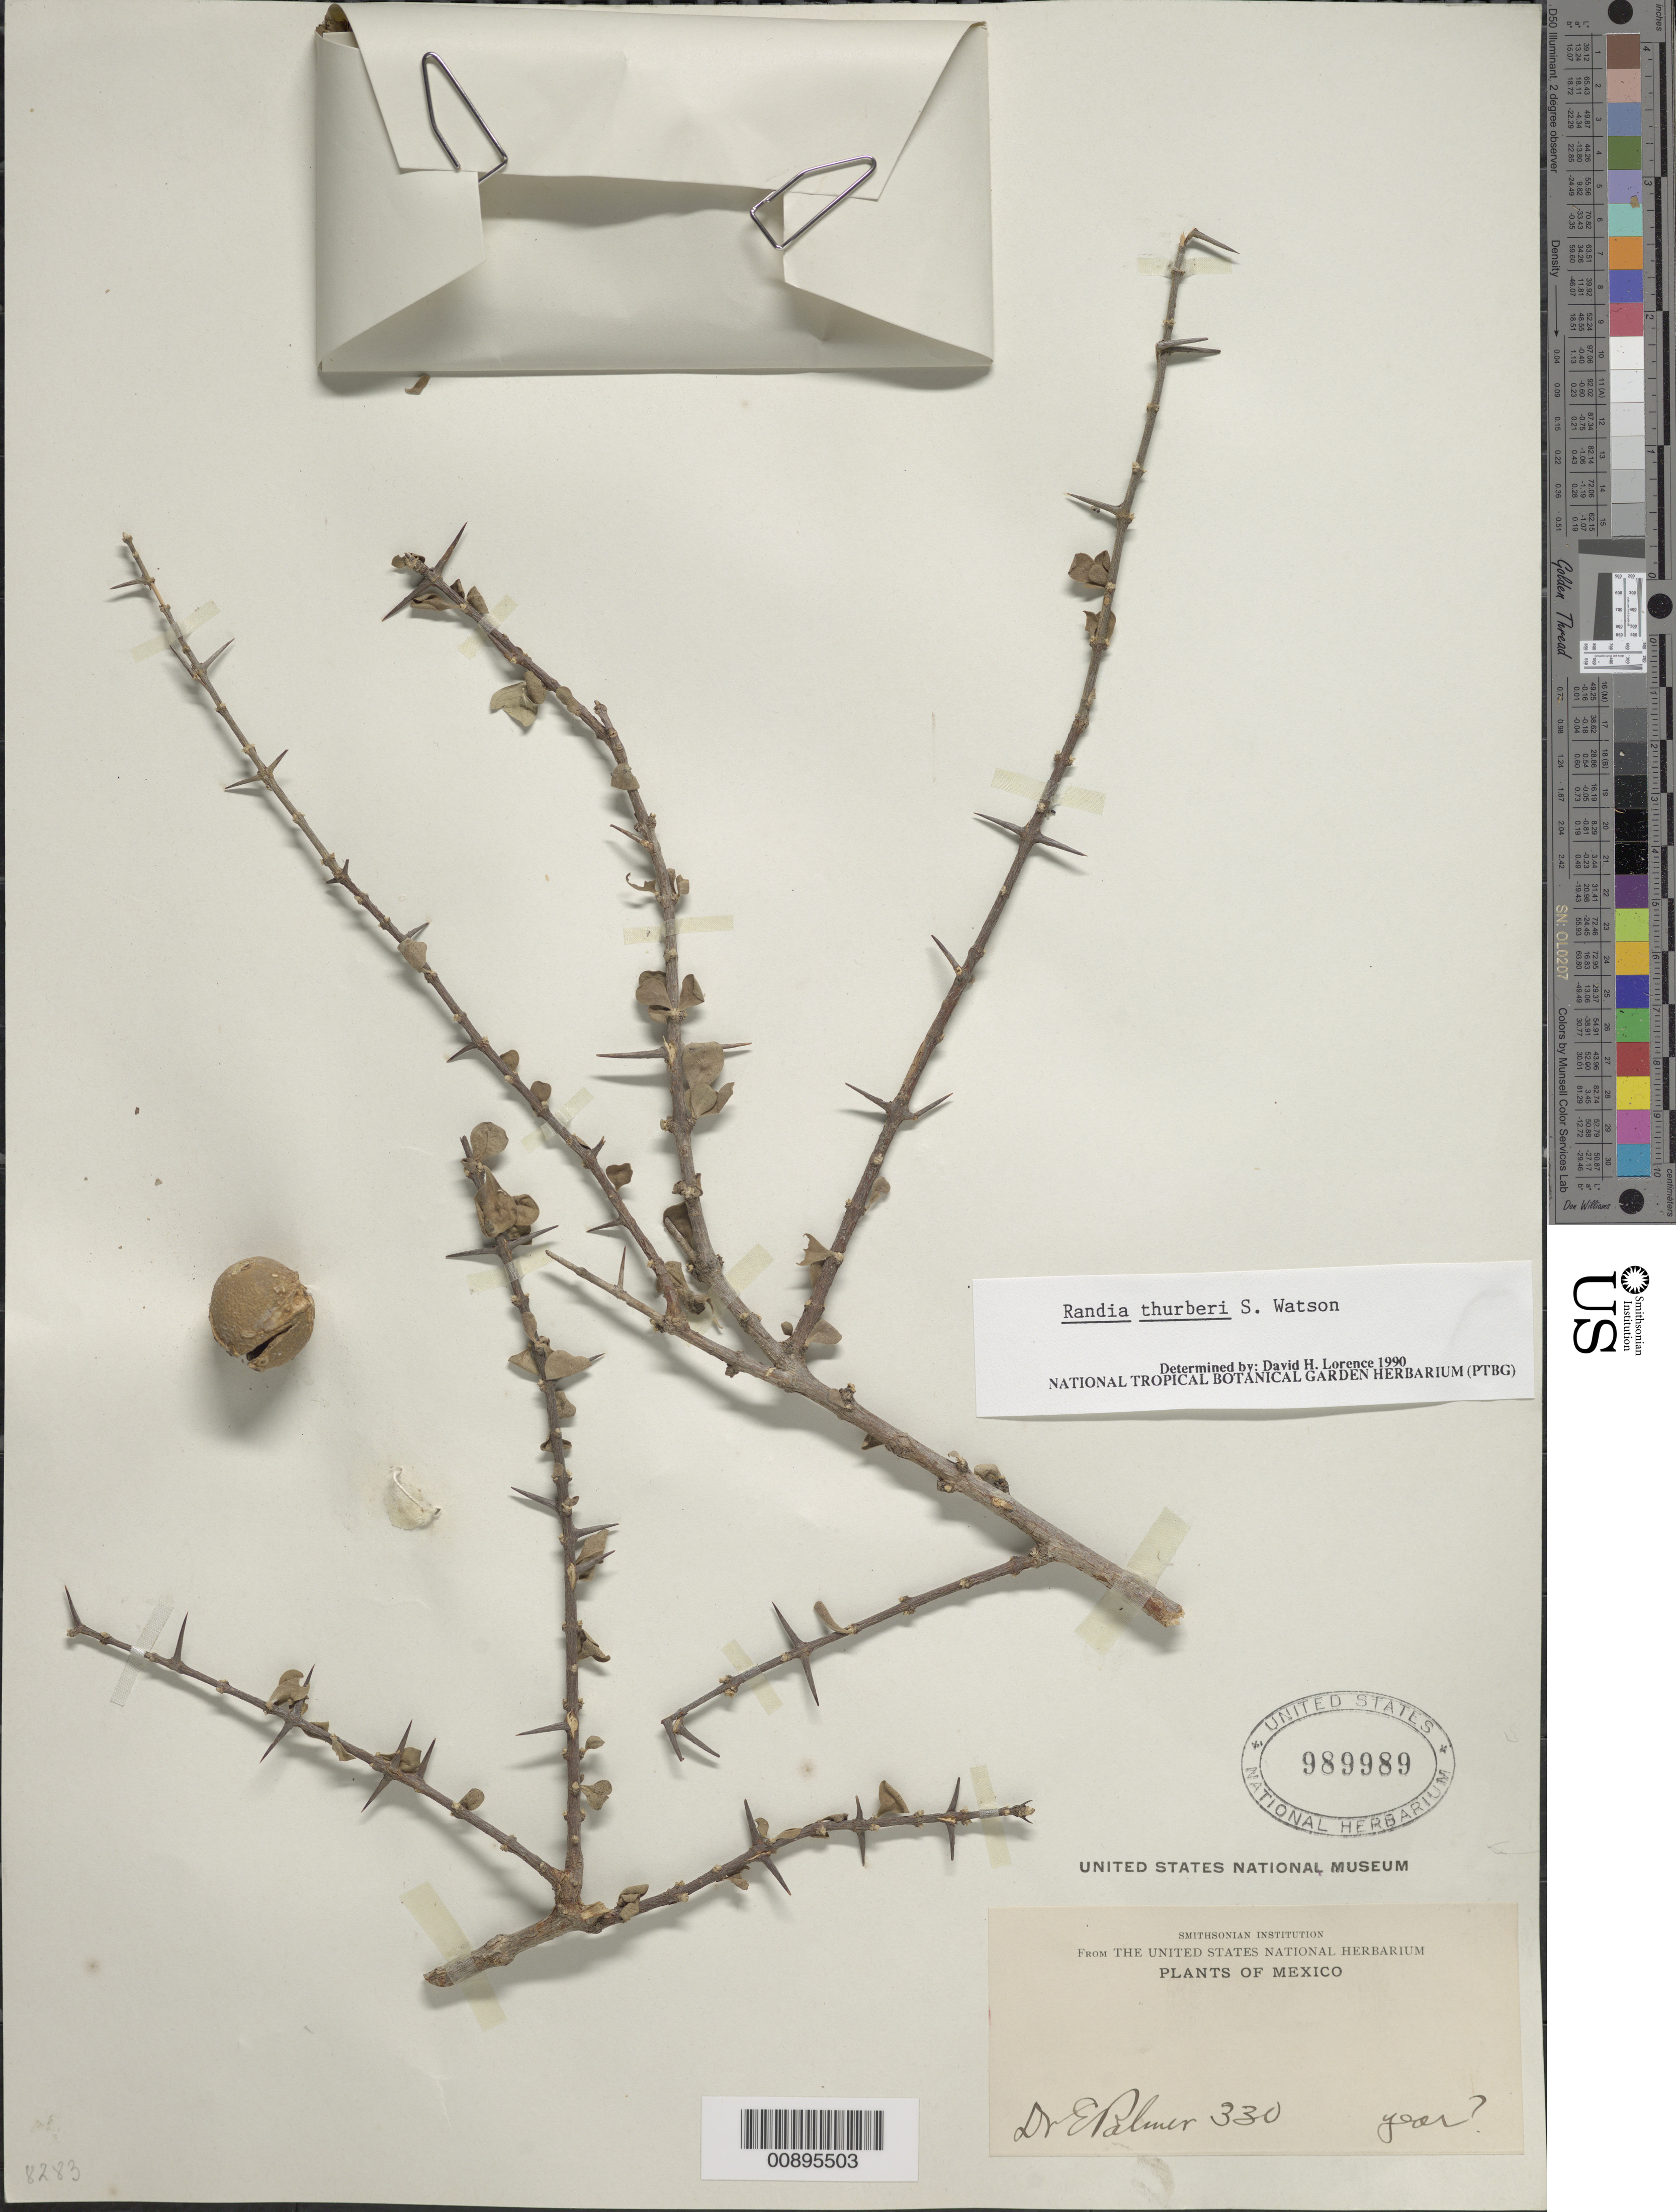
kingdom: Plantae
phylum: Tracheophyta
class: Magnoliopsida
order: Gentianales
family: Rubiaceae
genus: Randia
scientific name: Randia thurberi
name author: S. Watson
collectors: E. Palmer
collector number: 330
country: Mexico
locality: Mexico.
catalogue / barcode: US 989989